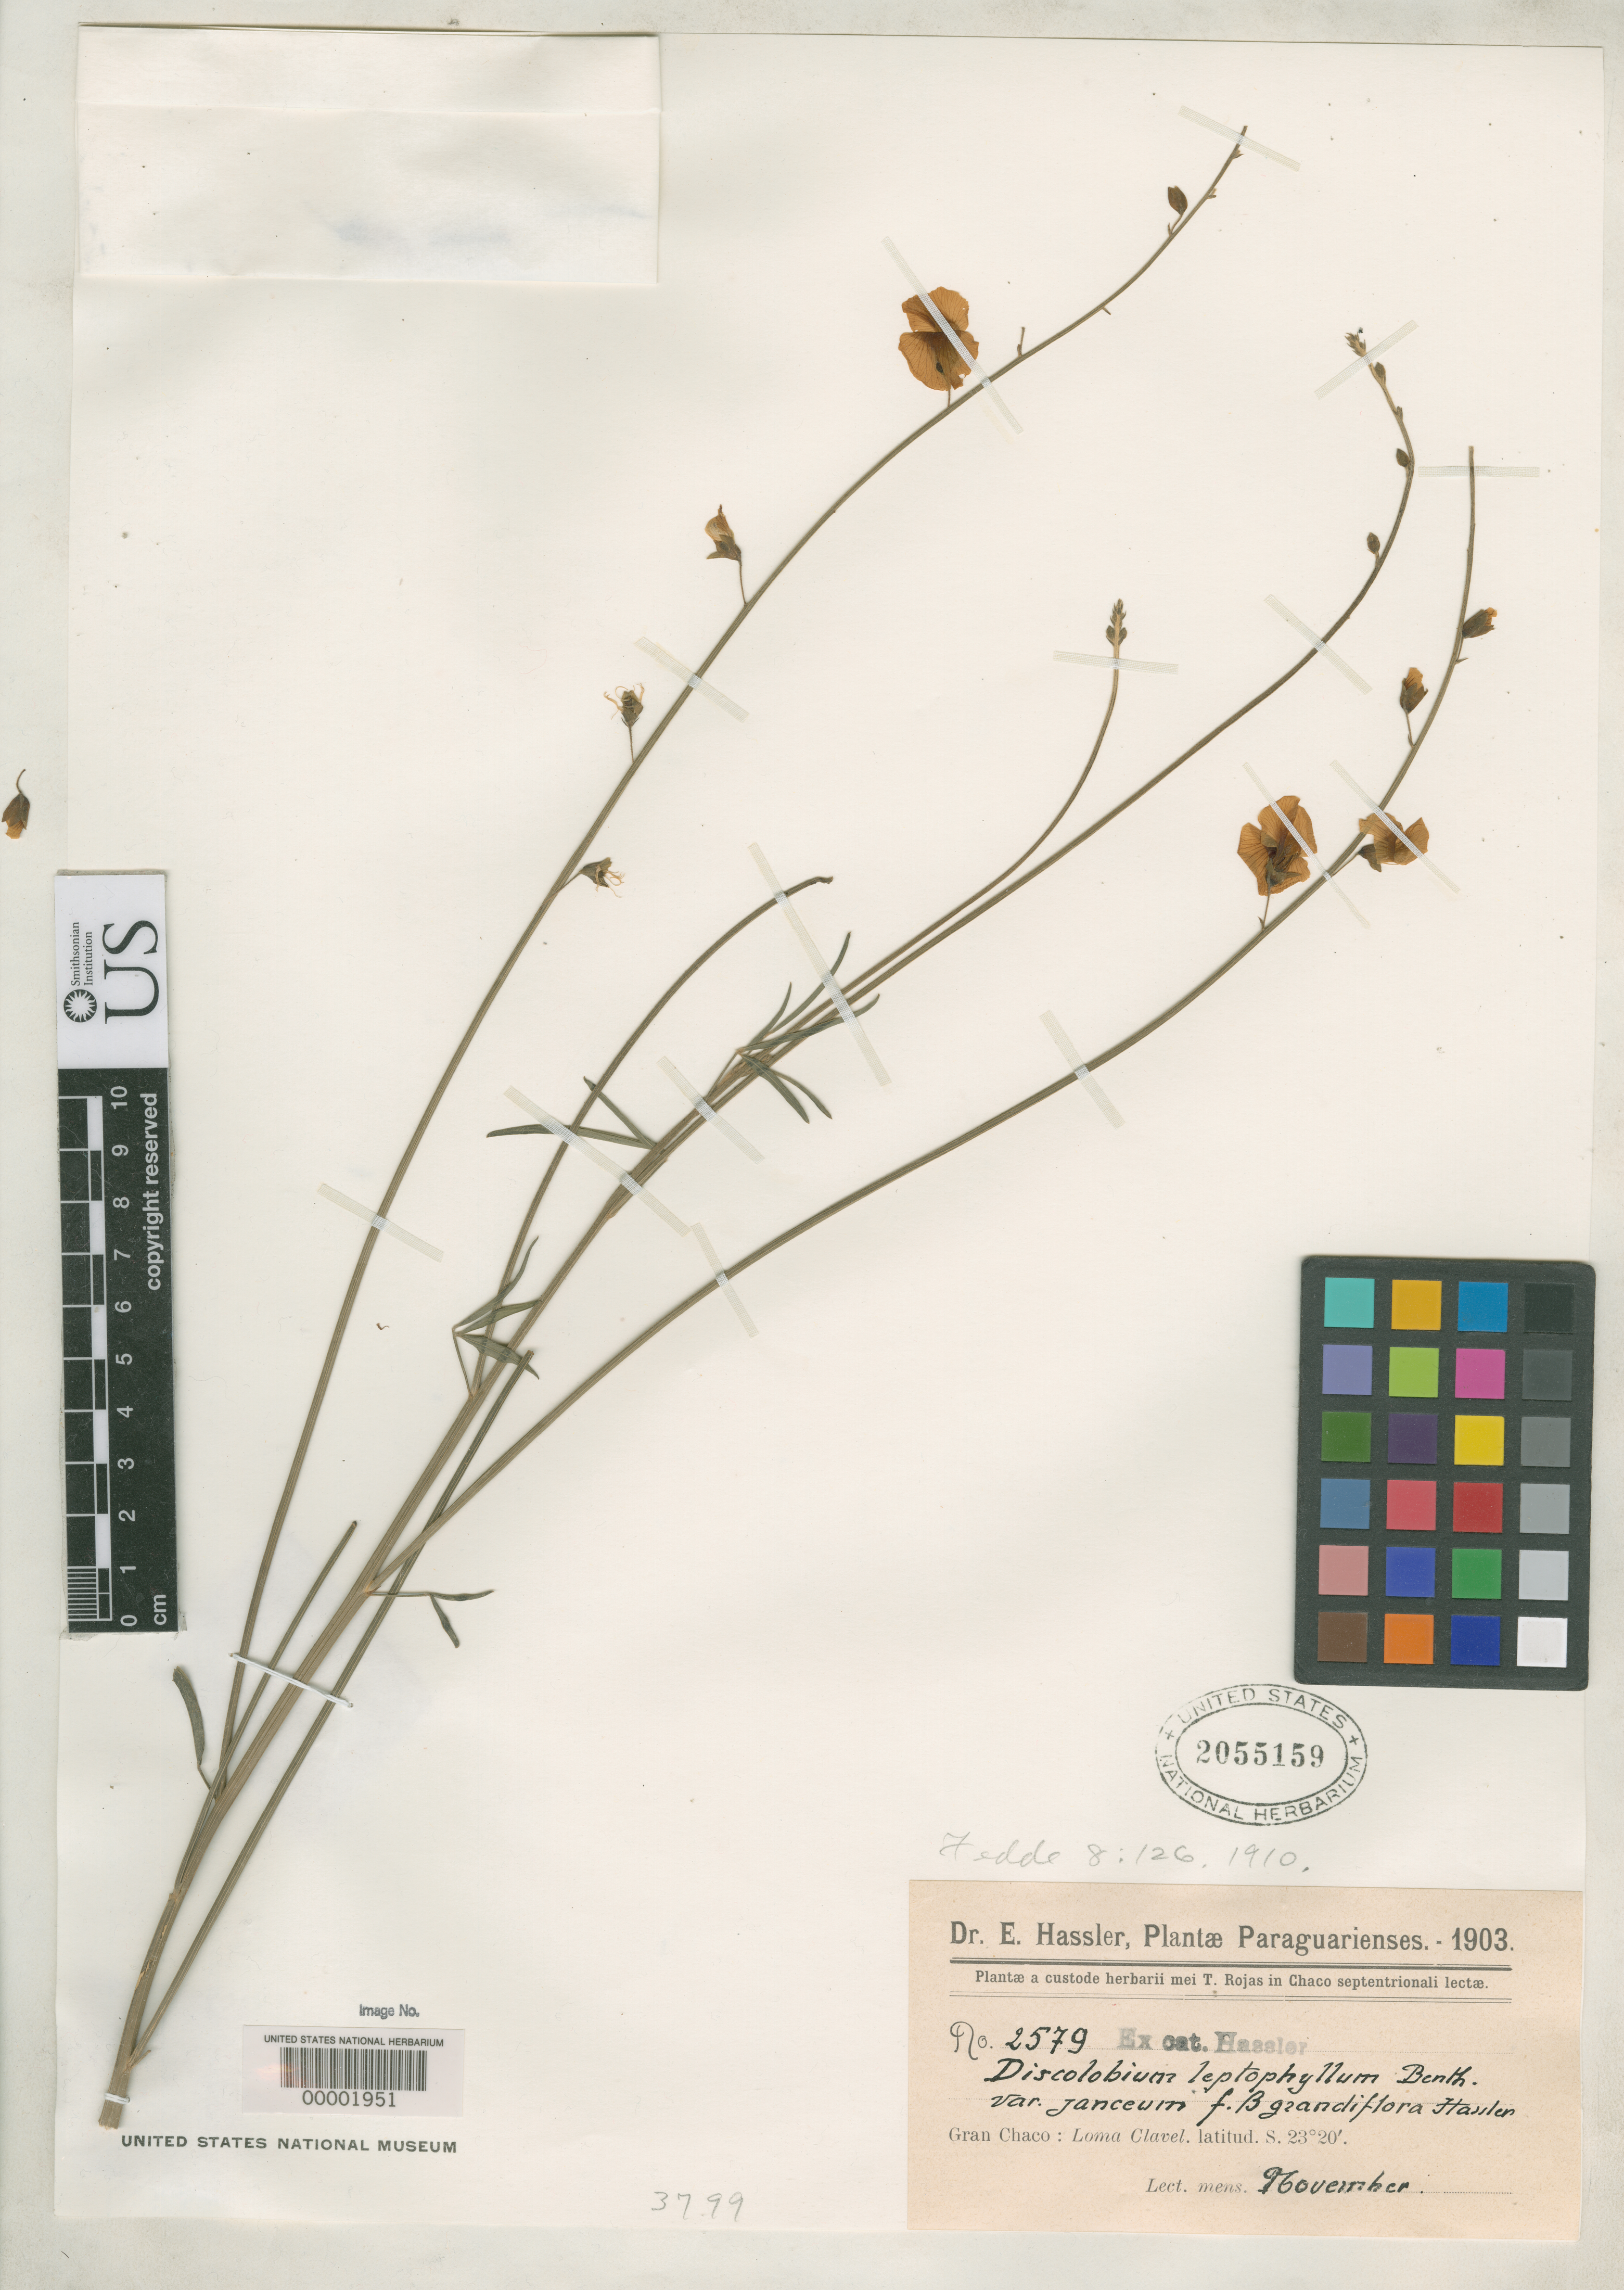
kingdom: Plantae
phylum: Tracheophyta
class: Magnoliopsida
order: Fabales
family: Fabaceae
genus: Discolobium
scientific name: Discolobium leptophyllum f. grandiflora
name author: Hassl.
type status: Isotype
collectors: E. Hassler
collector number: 2579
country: Paraguay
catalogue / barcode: US 2055159